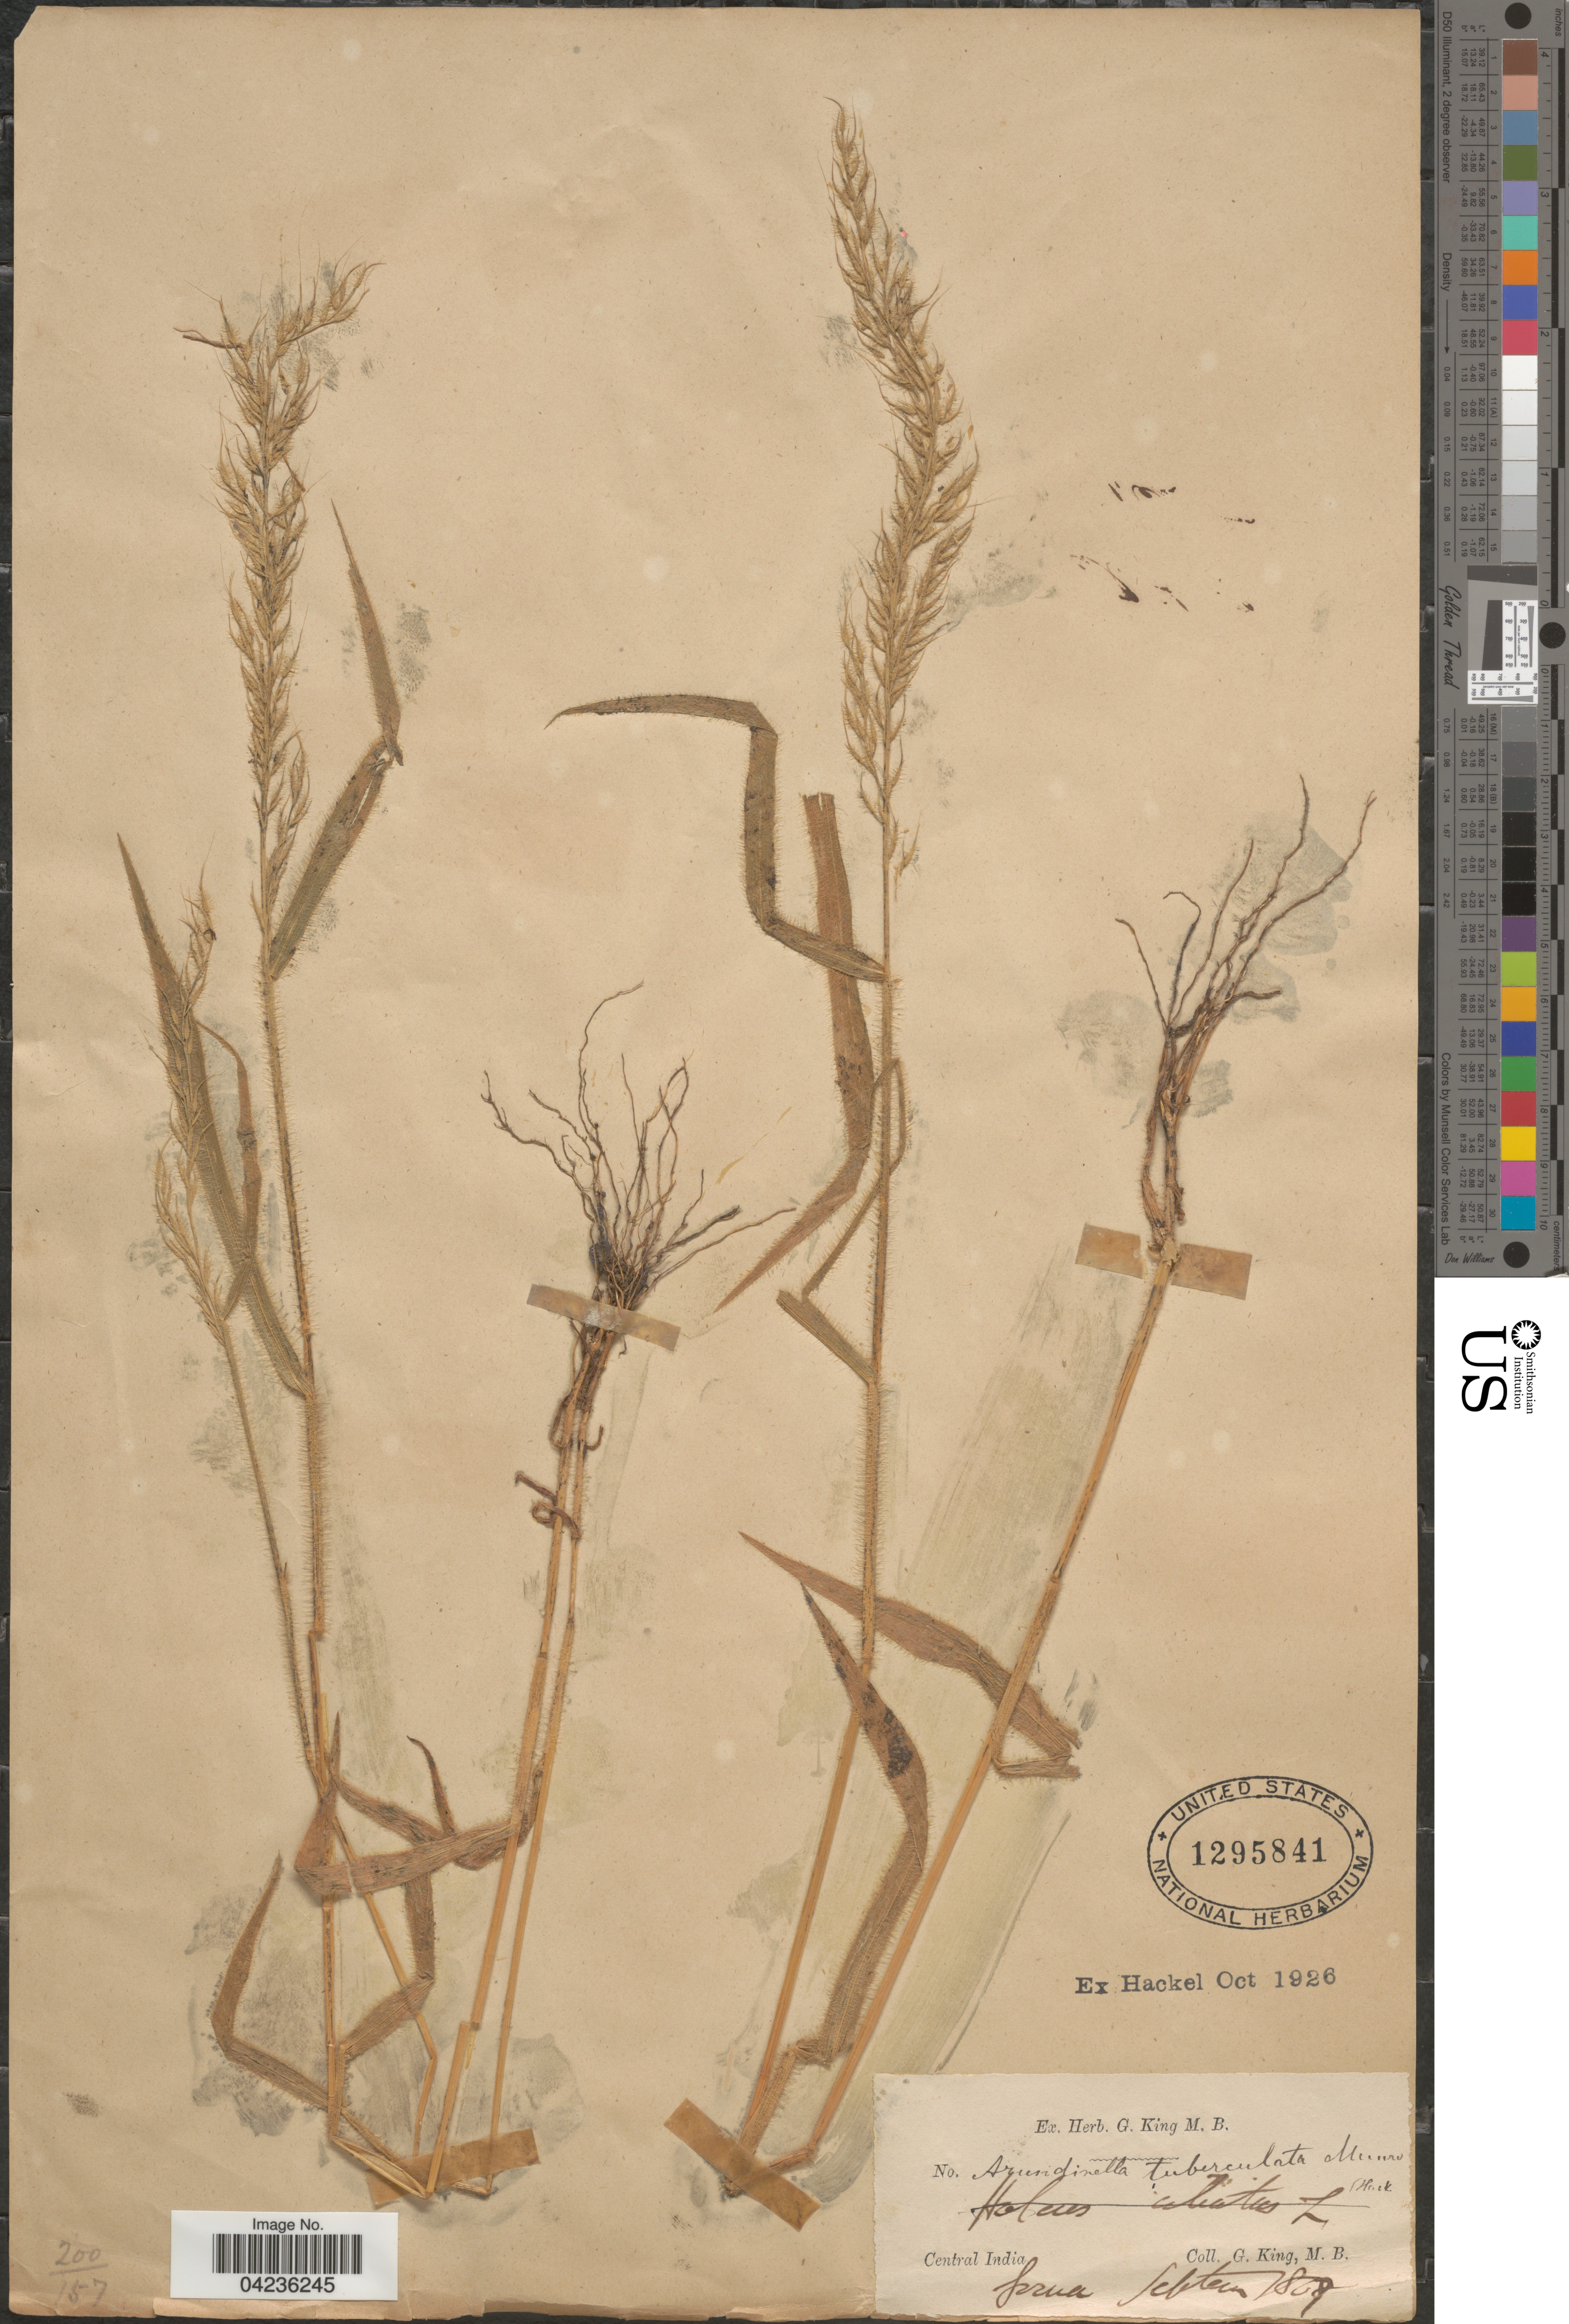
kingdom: Plantae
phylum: Tracheophyta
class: Liliopsida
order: Poales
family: Poaceae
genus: Arundinella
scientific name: Arundinella tuberculata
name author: Munro ex Lisboa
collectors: G. King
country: India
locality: Central India.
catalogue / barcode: US 1295841